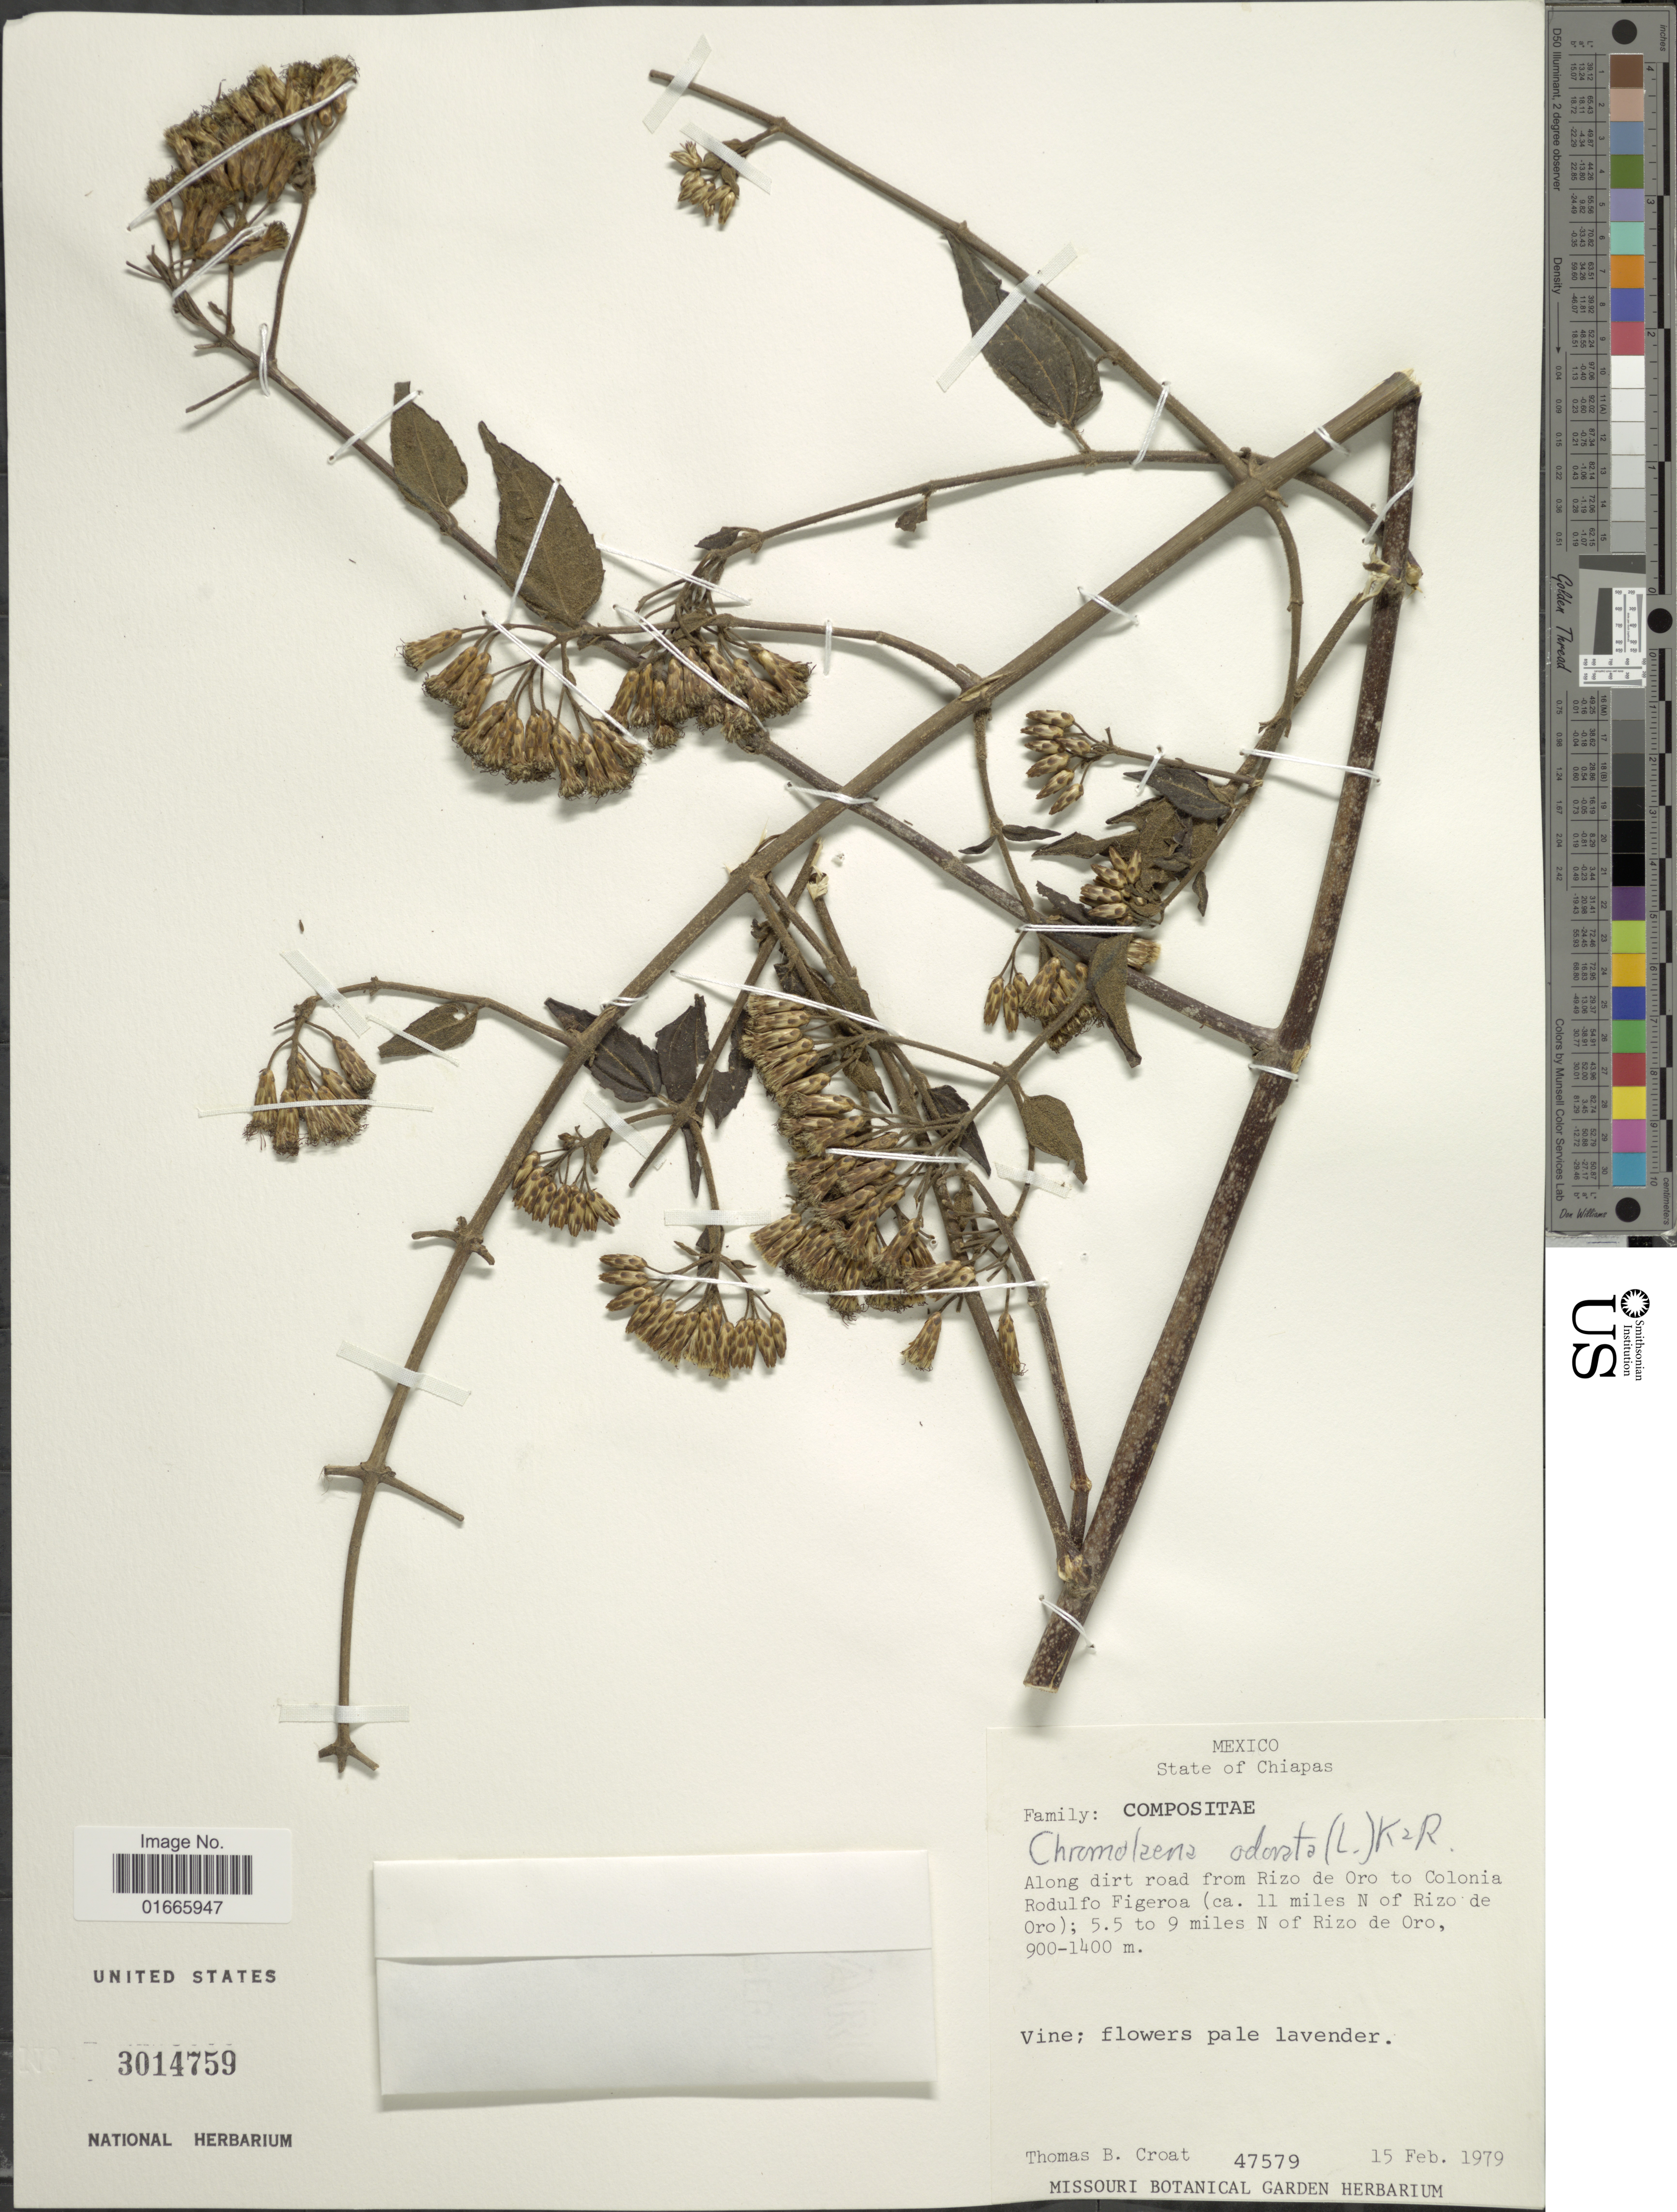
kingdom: Plantae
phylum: Tracheophyta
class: Magnoliopsida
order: Asterales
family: Asteraceae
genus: Chromolaena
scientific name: Chromolaena odorata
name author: (L.) R.M. King & H. Rob.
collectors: T. B. Croat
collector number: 47579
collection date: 1979-02-15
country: Mexico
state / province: Chiapas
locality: Along dirt road from Rizo de Oro to Colonia Rodulfo Figeroa (ca. 11 miles N of Rizo de Oro); 5.5 to 9 miles N of Rizo de Oro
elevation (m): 900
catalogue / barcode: US 3014759